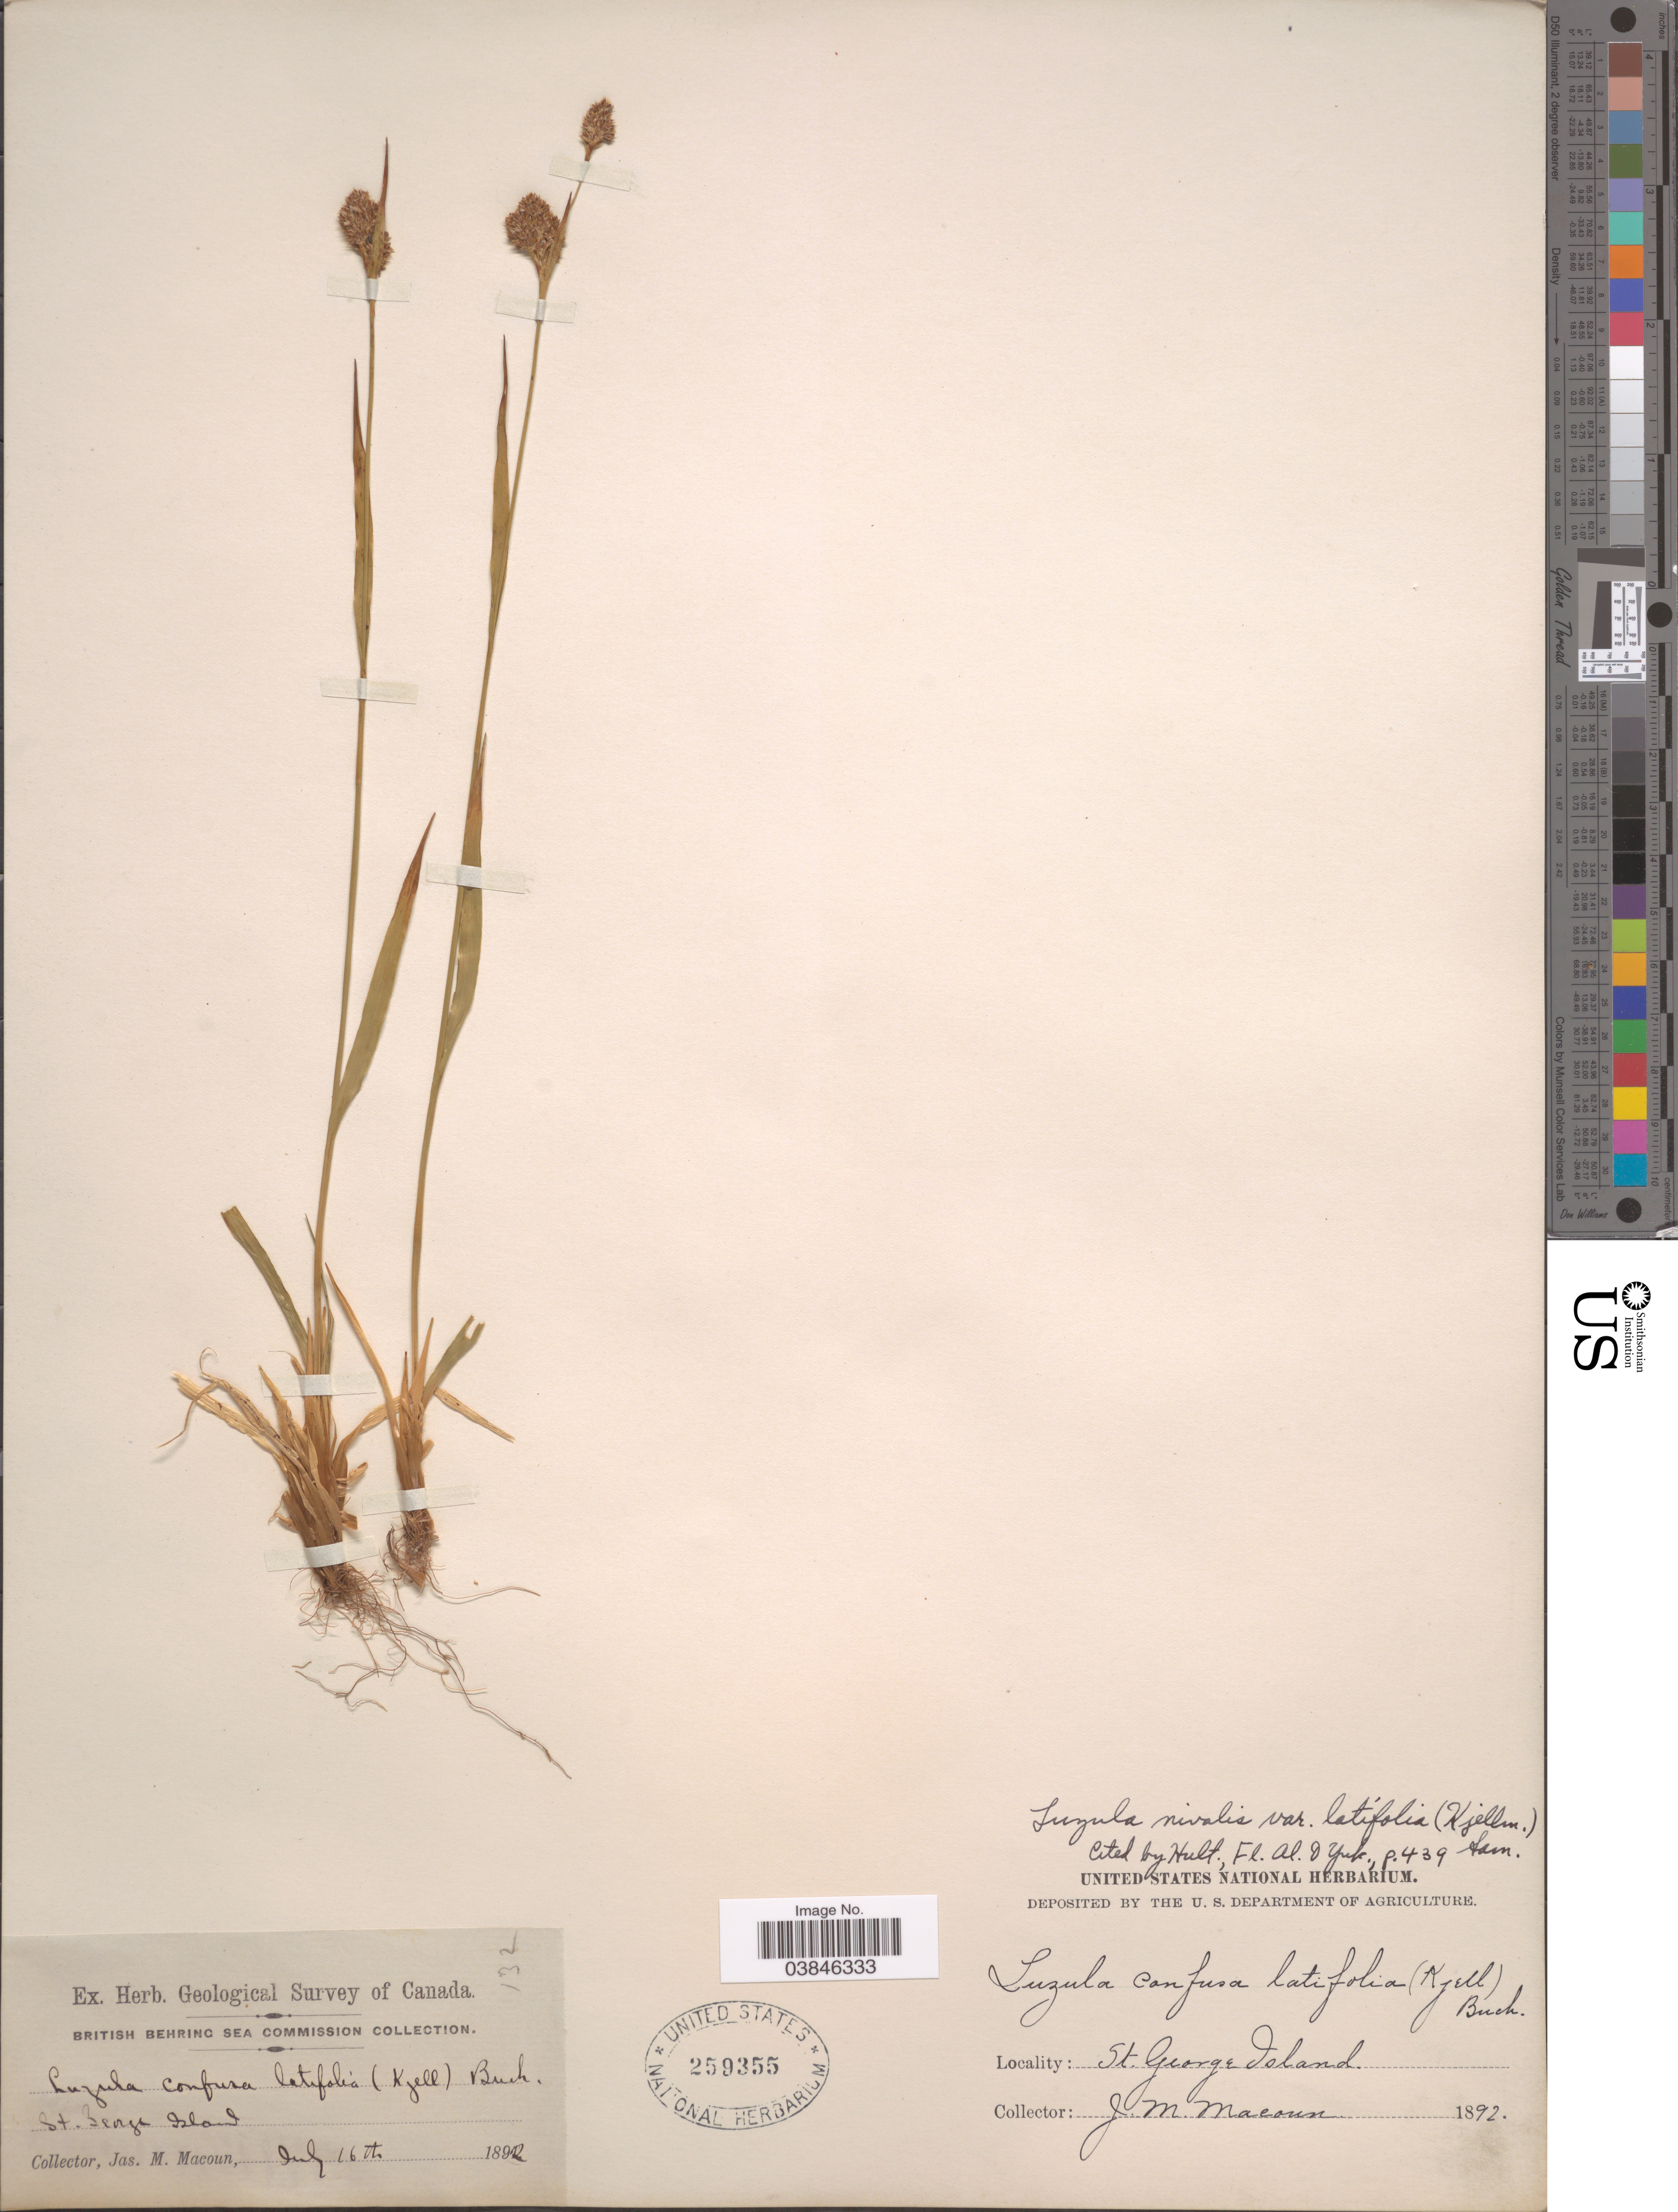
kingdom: Plantae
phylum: Tracheophyta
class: Liliopsida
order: Poales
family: Juncaceae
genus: Luzula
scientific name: Luzula nivalis var. latifolia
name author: Sam. ex Hultén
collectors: J. M. Macoun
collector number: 132?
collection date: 1892-07-16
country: United States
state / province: Alaska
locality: St. George Island.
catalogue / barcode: US 259355